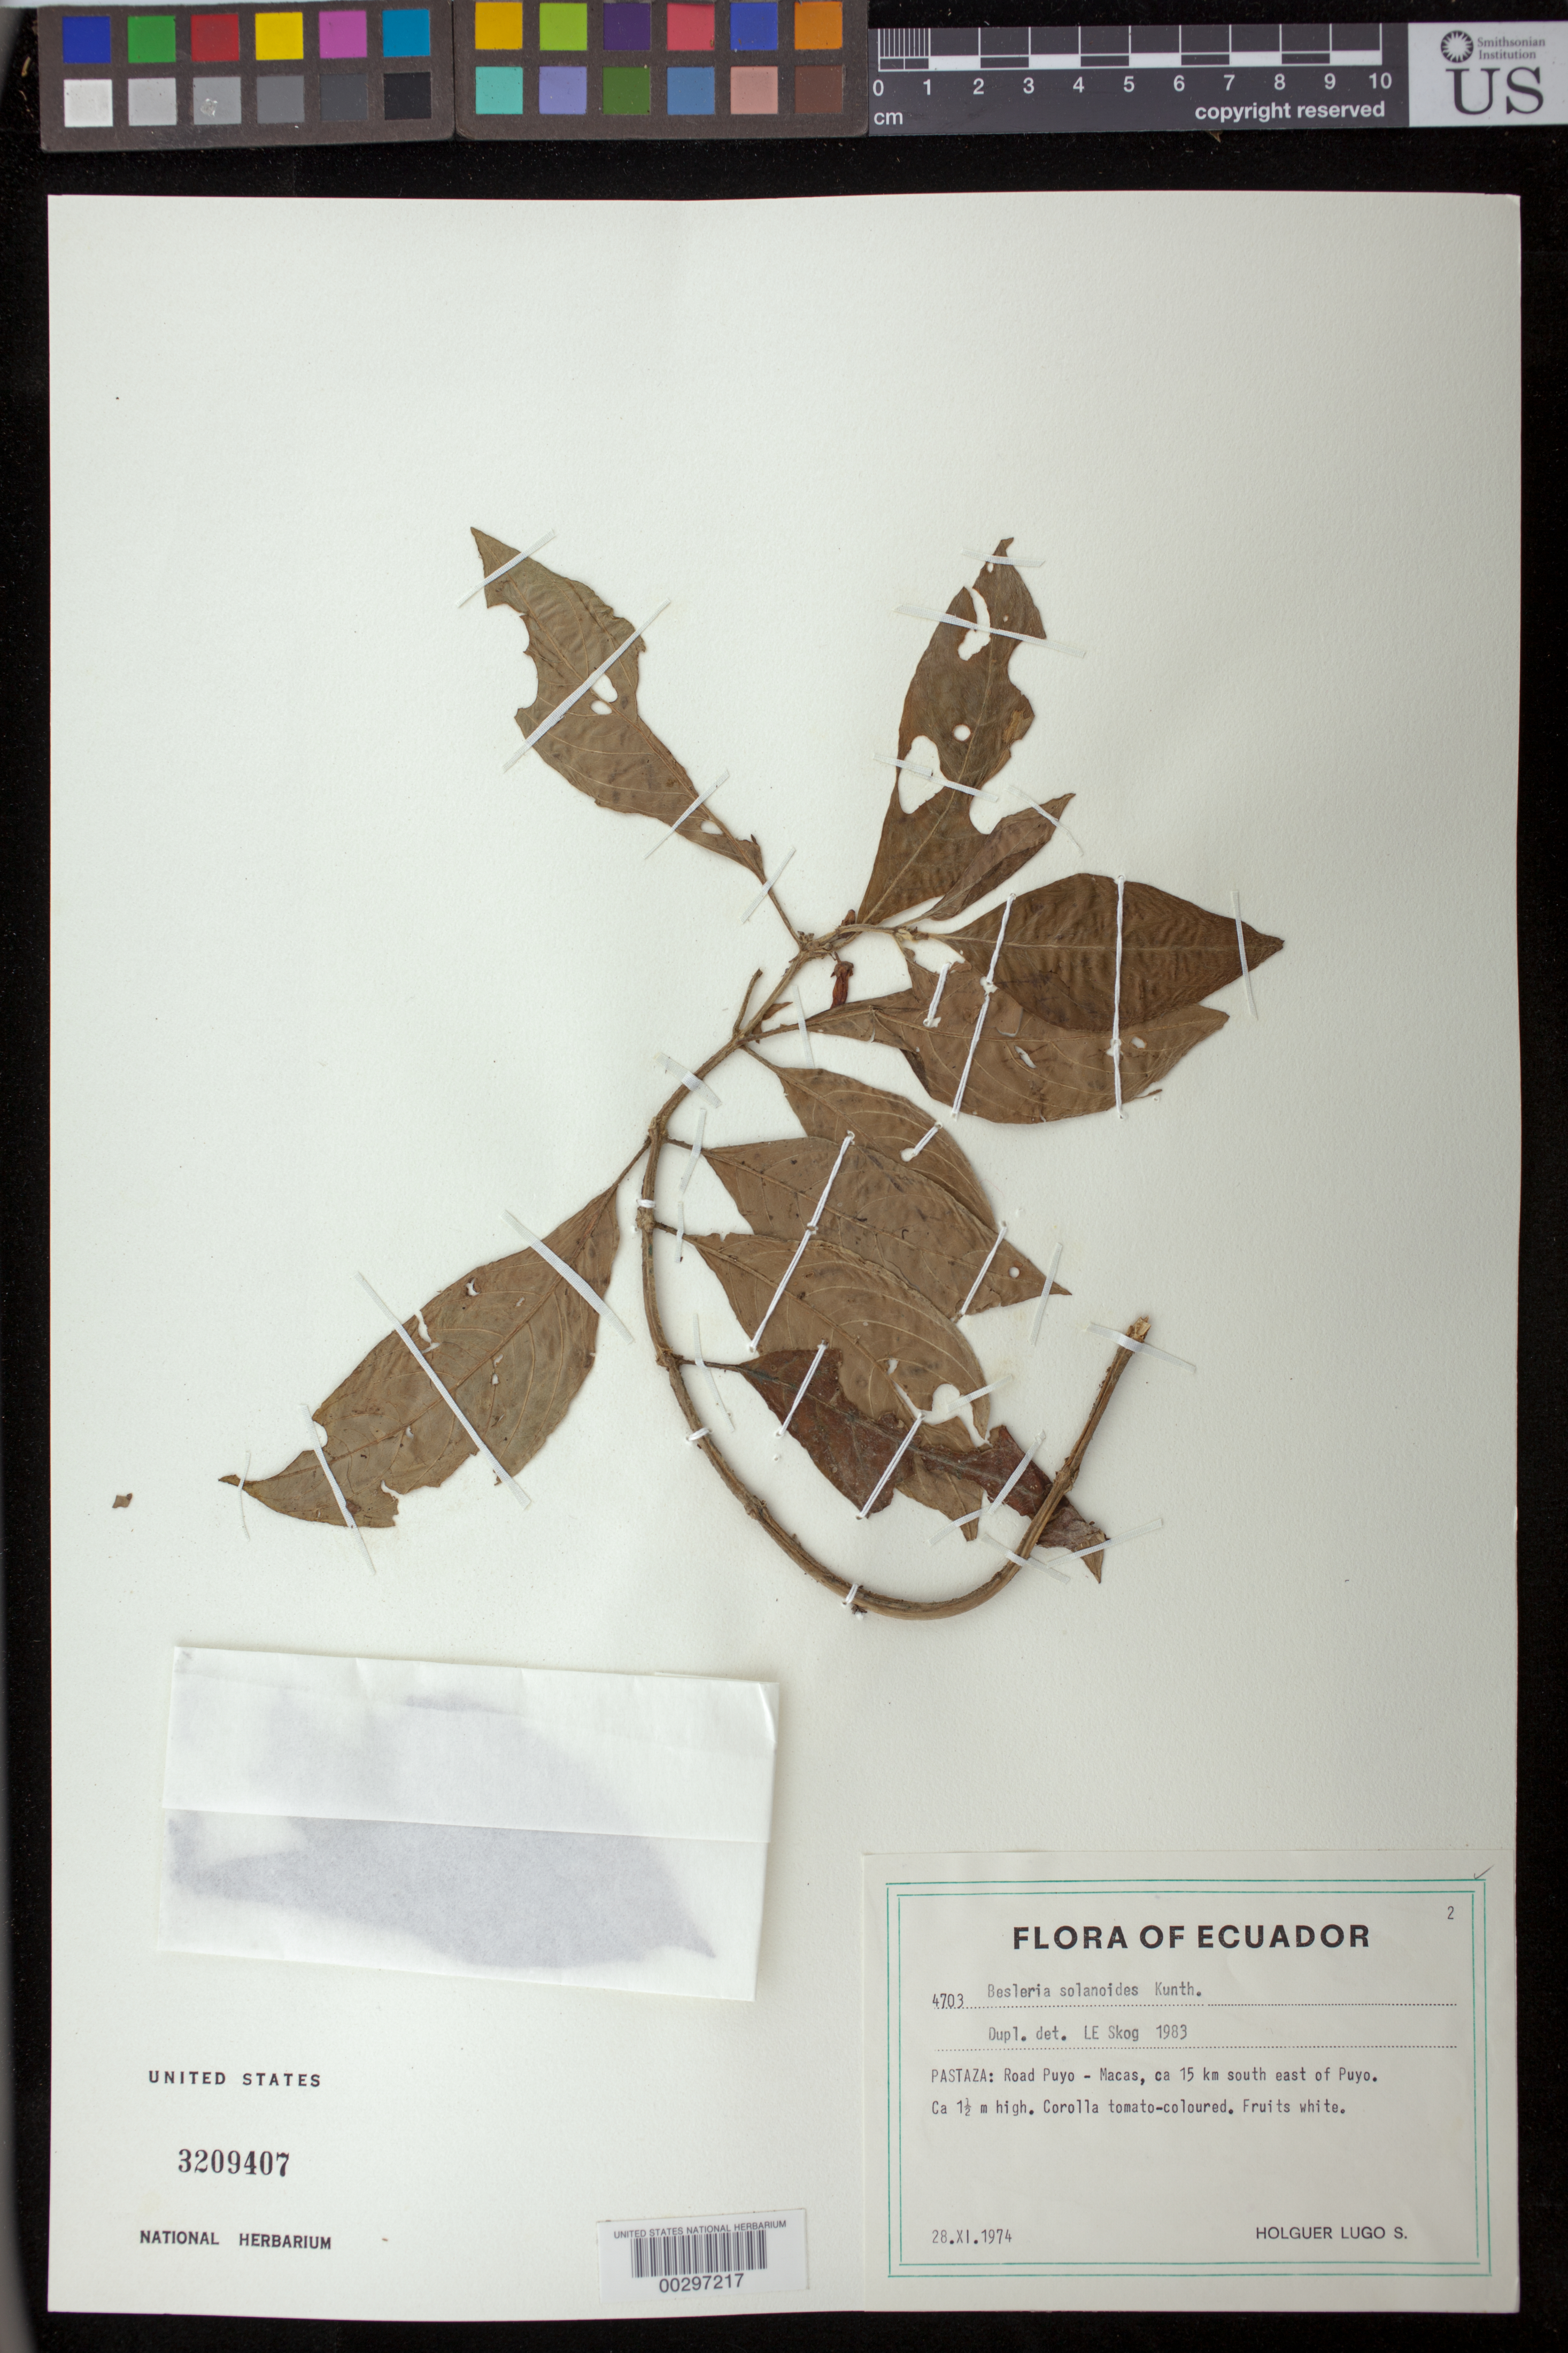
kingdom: Plantae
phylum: Tracheophyta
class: Magnoliopsida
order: Lamiales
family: Gesneriaceae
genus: Besleria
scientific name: Besleria solanoides var. solanoides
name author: Kunth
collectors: H. Lugo S.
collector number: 4703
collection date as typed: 28 Nov 1974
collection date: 1974-11-28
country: Ecuador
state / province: Pastaza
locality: Road Puyo-Macas, E of Puyo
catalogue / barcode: US 3209407